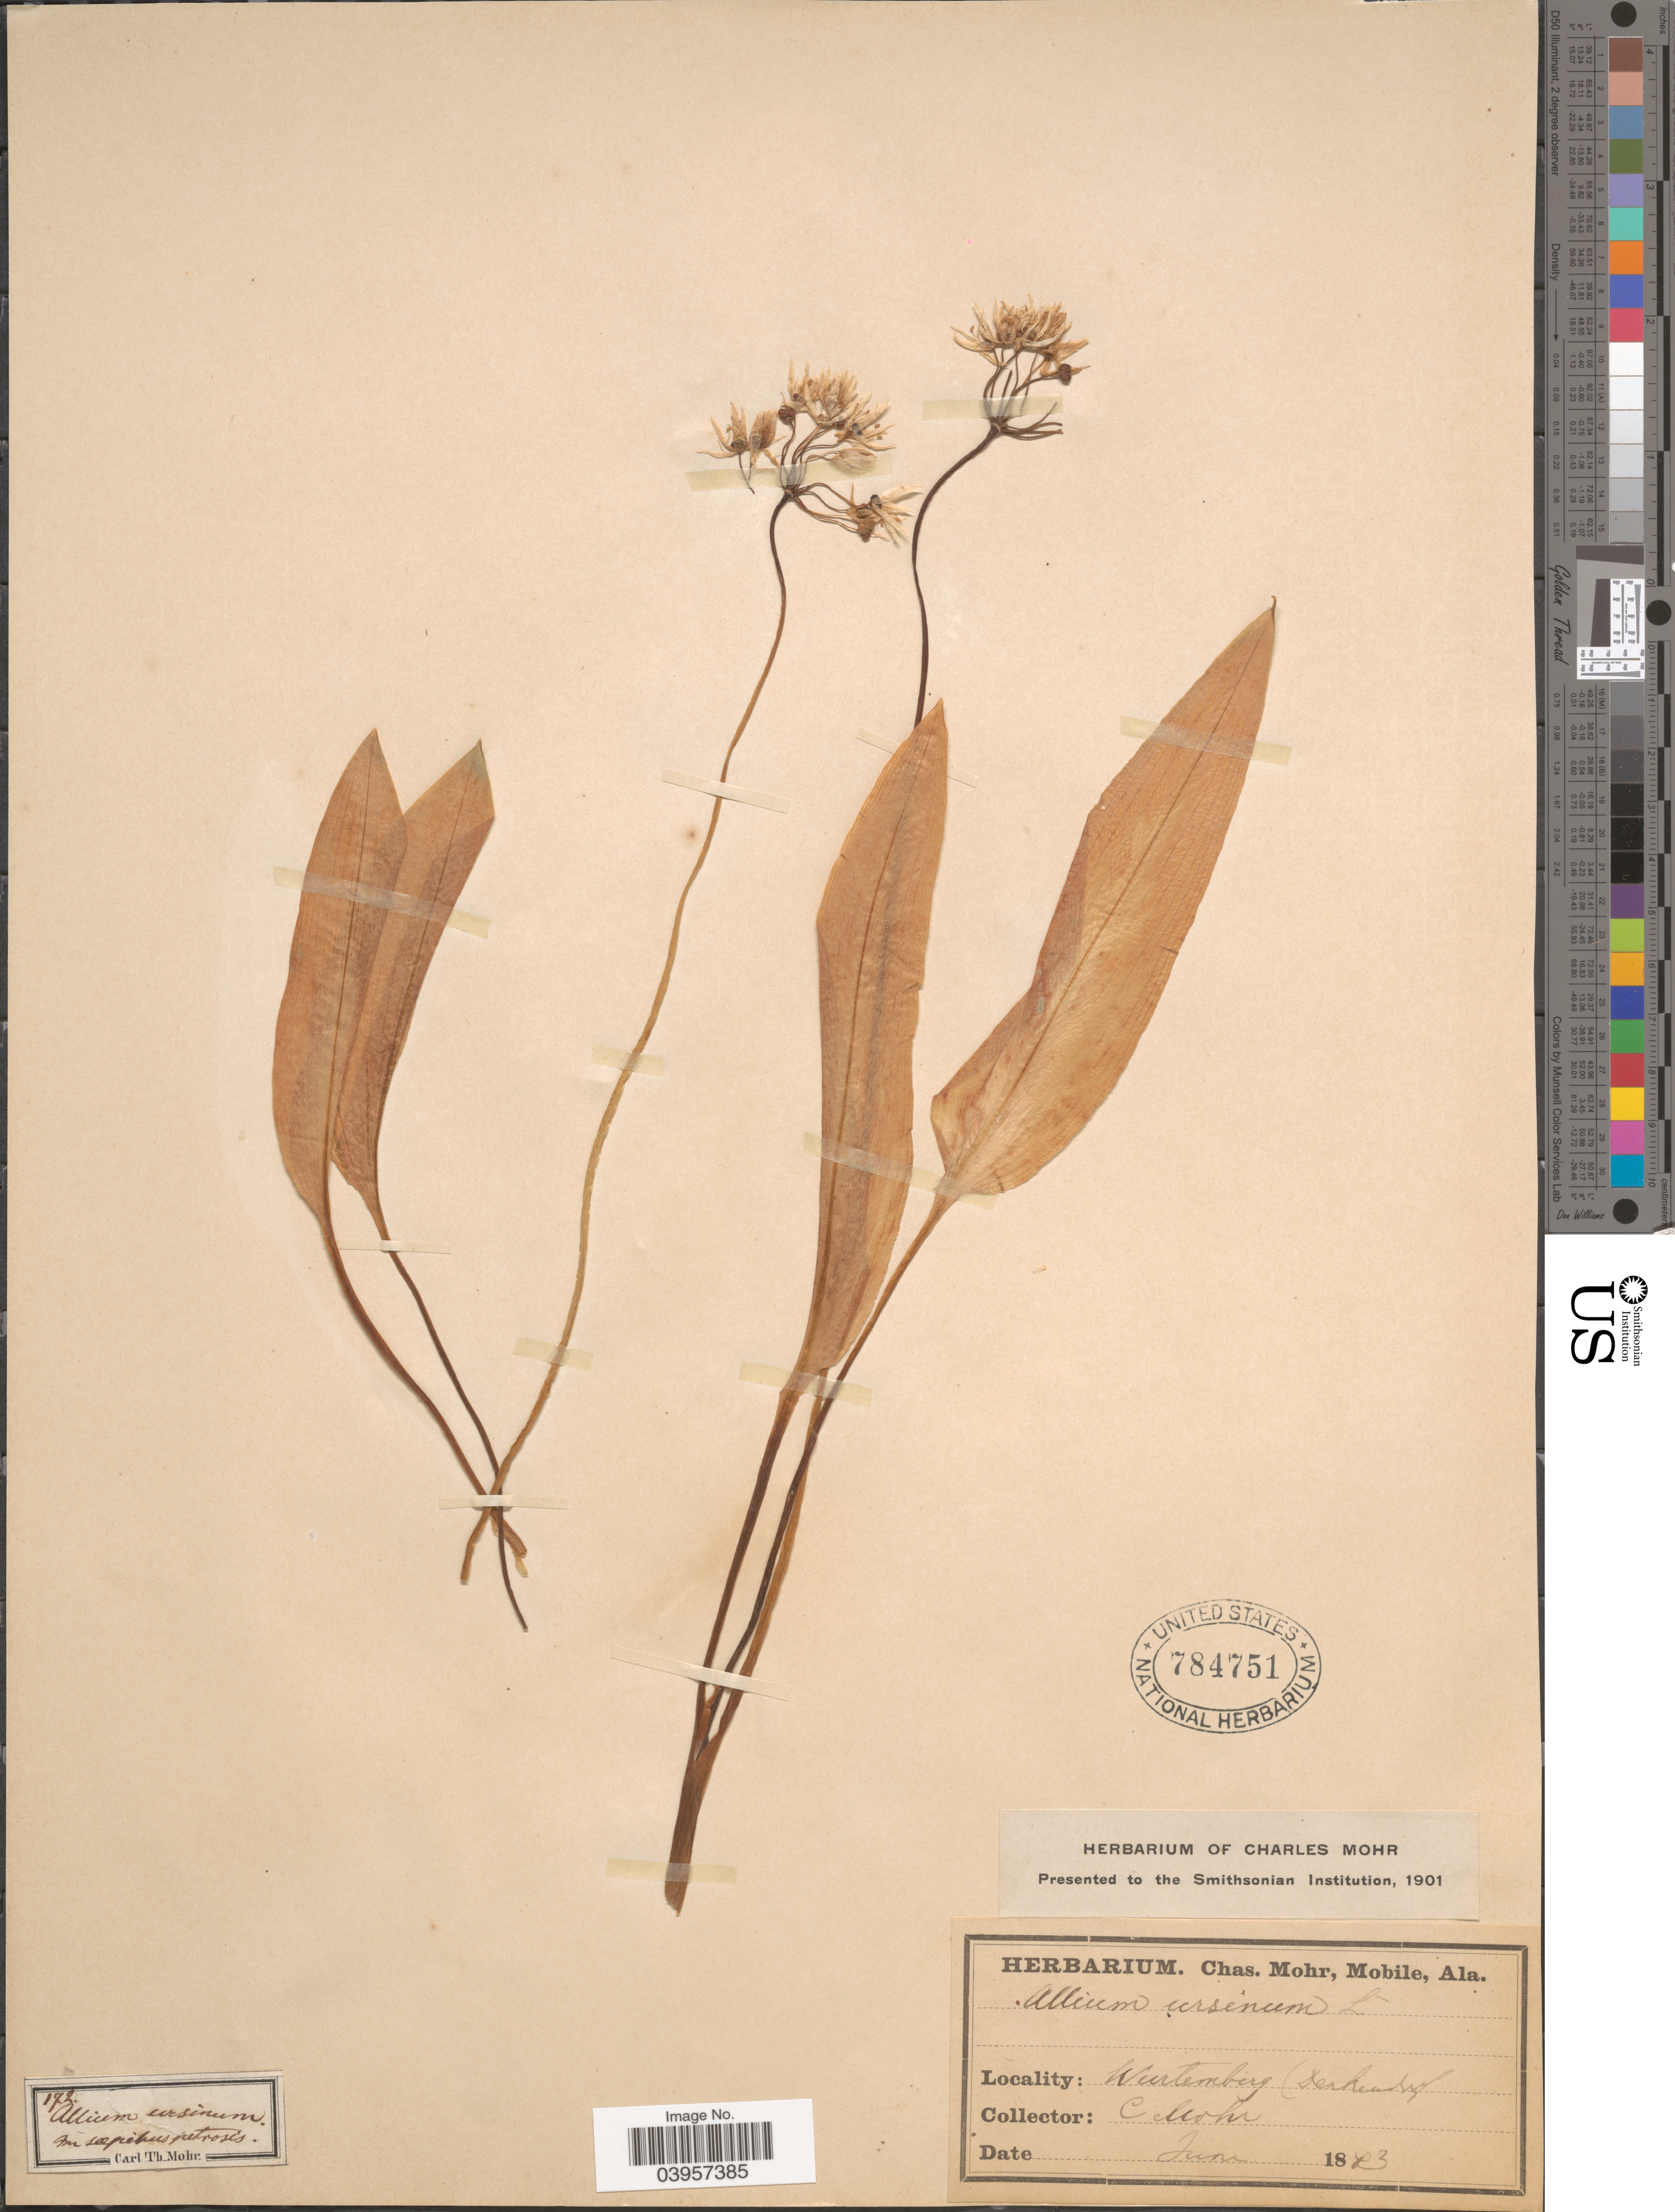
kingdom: Plantae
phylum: Tracheophyta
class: Liliopsida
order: Asparagales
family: Amaryllidaceae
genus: Allium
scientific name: Allium ursinum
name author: L.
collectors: Mohr, C. T. (herbarium)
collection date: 1883-06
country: Germany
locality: Wurtemberg (Denkendorf).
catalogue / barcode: US 784751